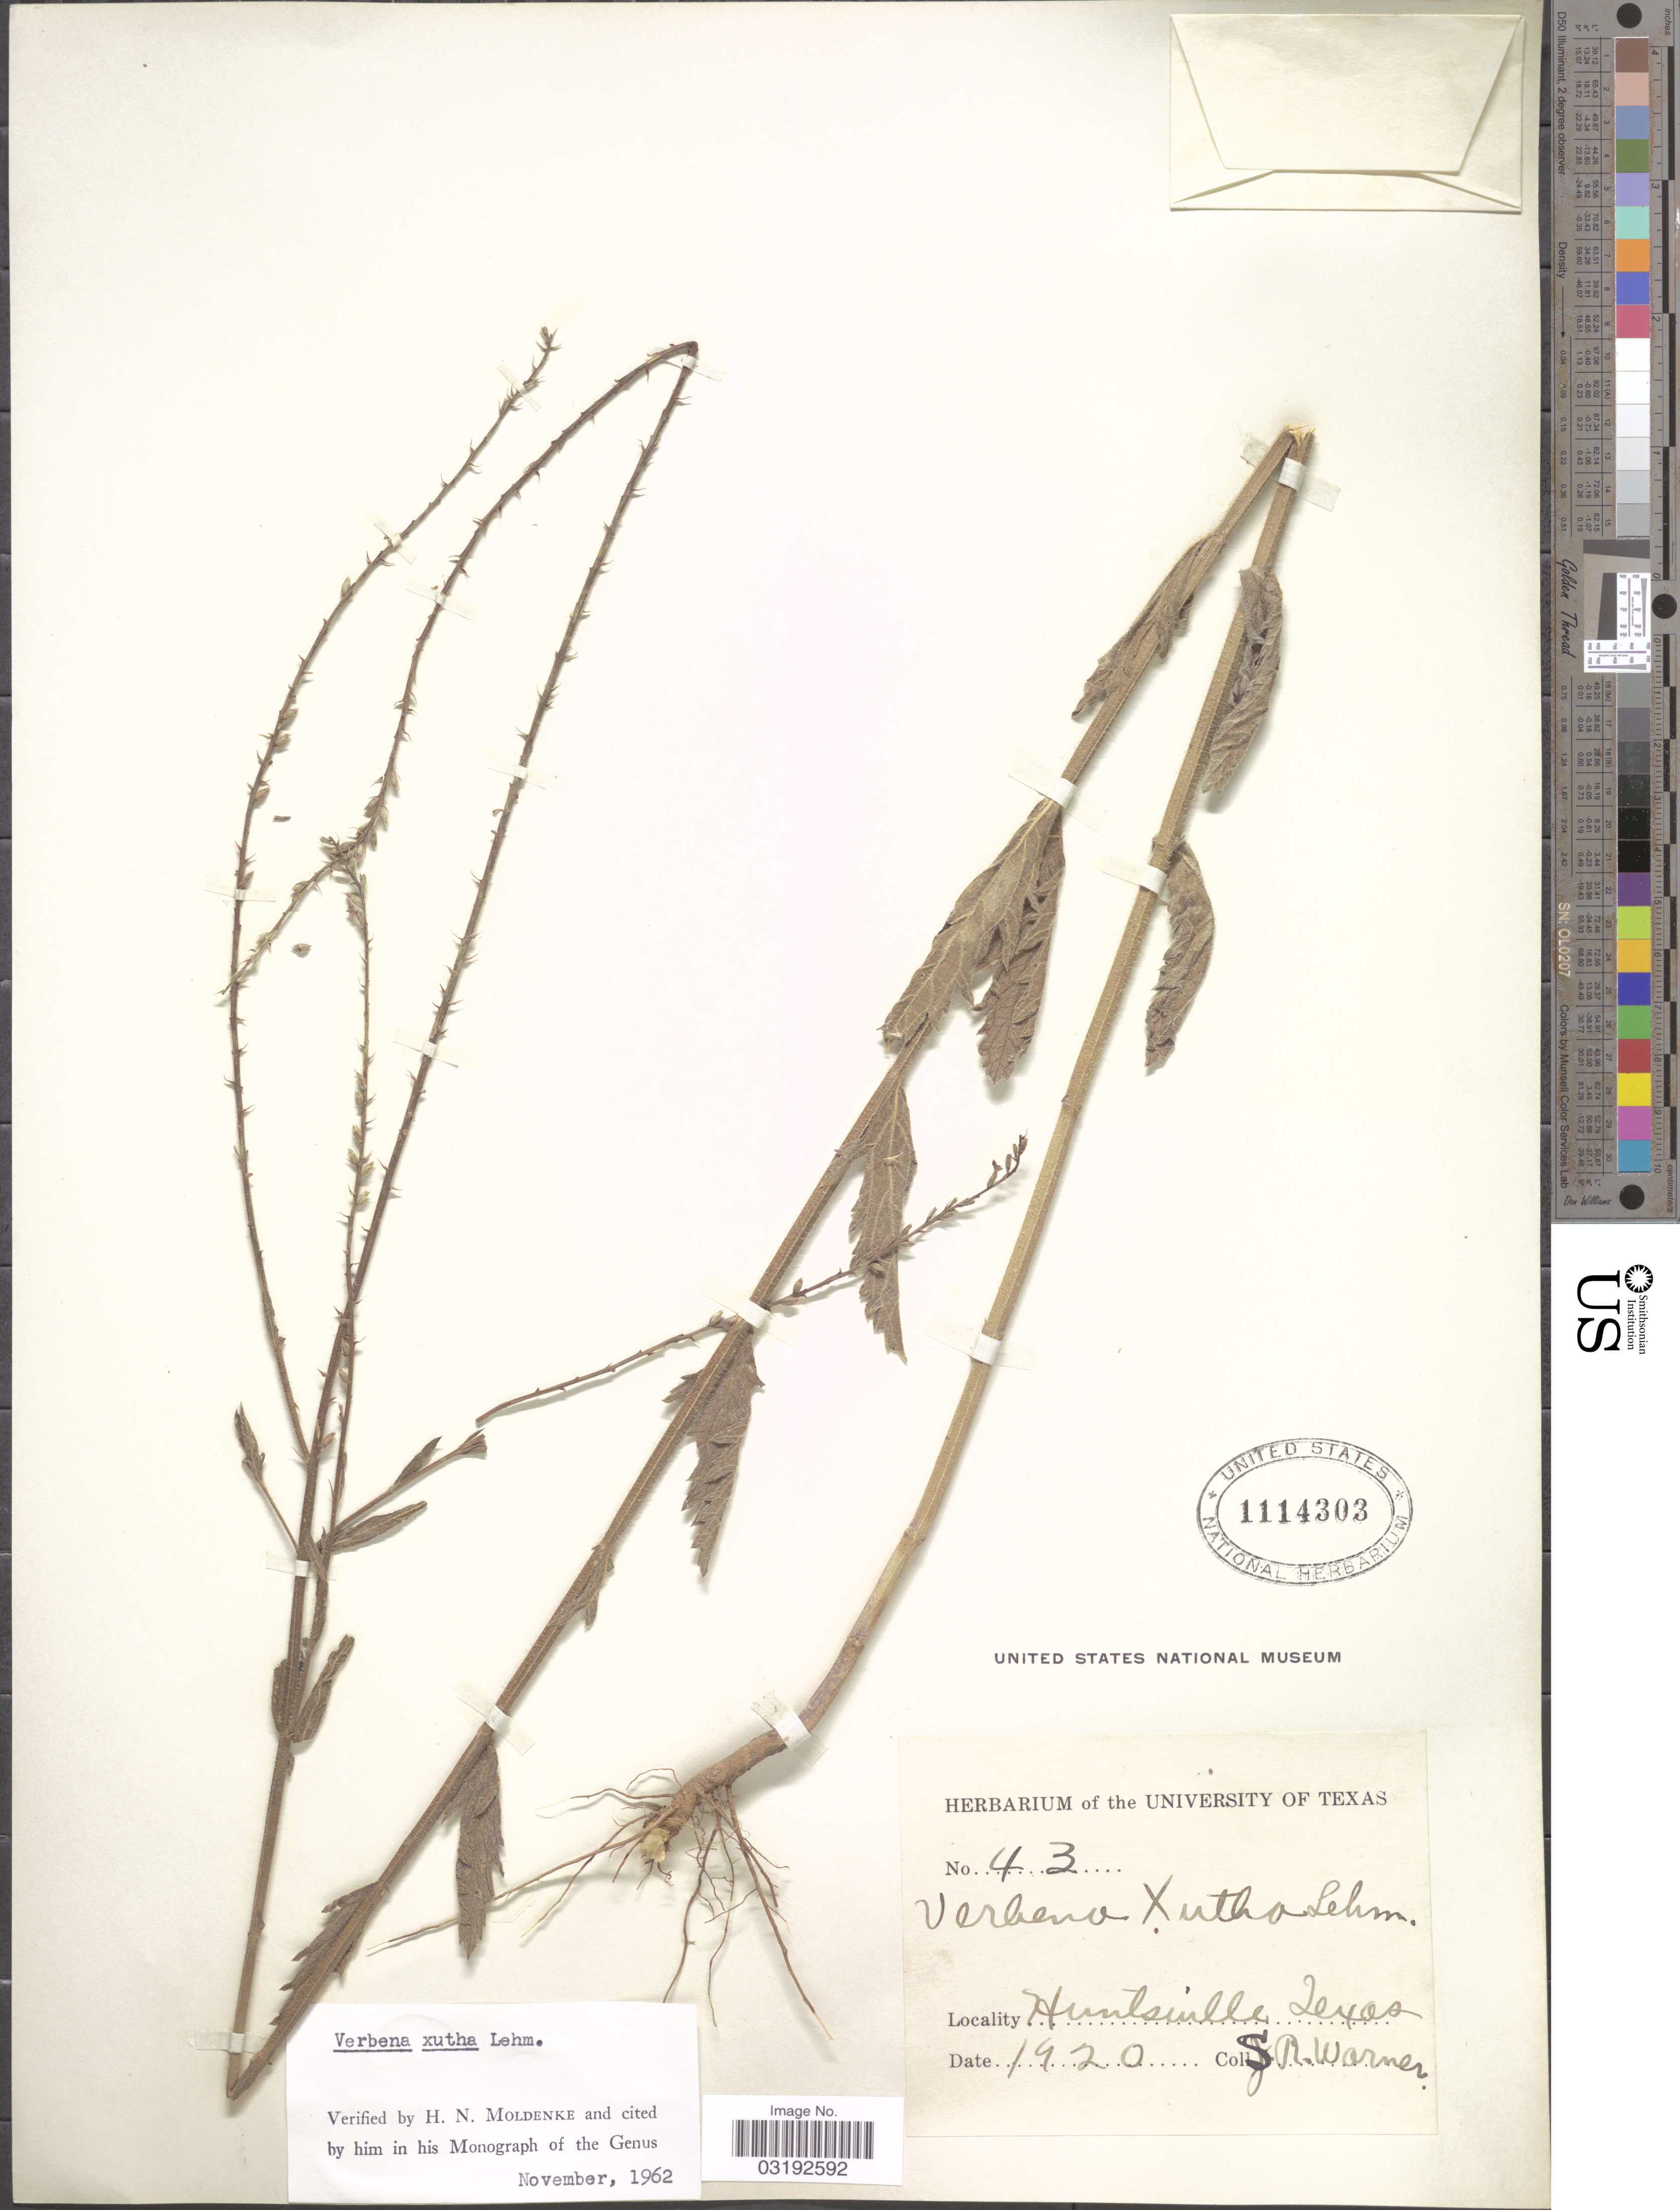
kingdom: Plantae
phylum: Tracheophyta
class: Magnoliopsida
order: Lamiales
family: Verbenaceae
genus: Verbena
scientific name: Verbena xutha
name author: Lehm.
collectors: S. Warner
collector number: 43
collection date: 1920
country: United States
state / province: Texas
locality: Huntsville.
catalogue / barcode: US 1114303